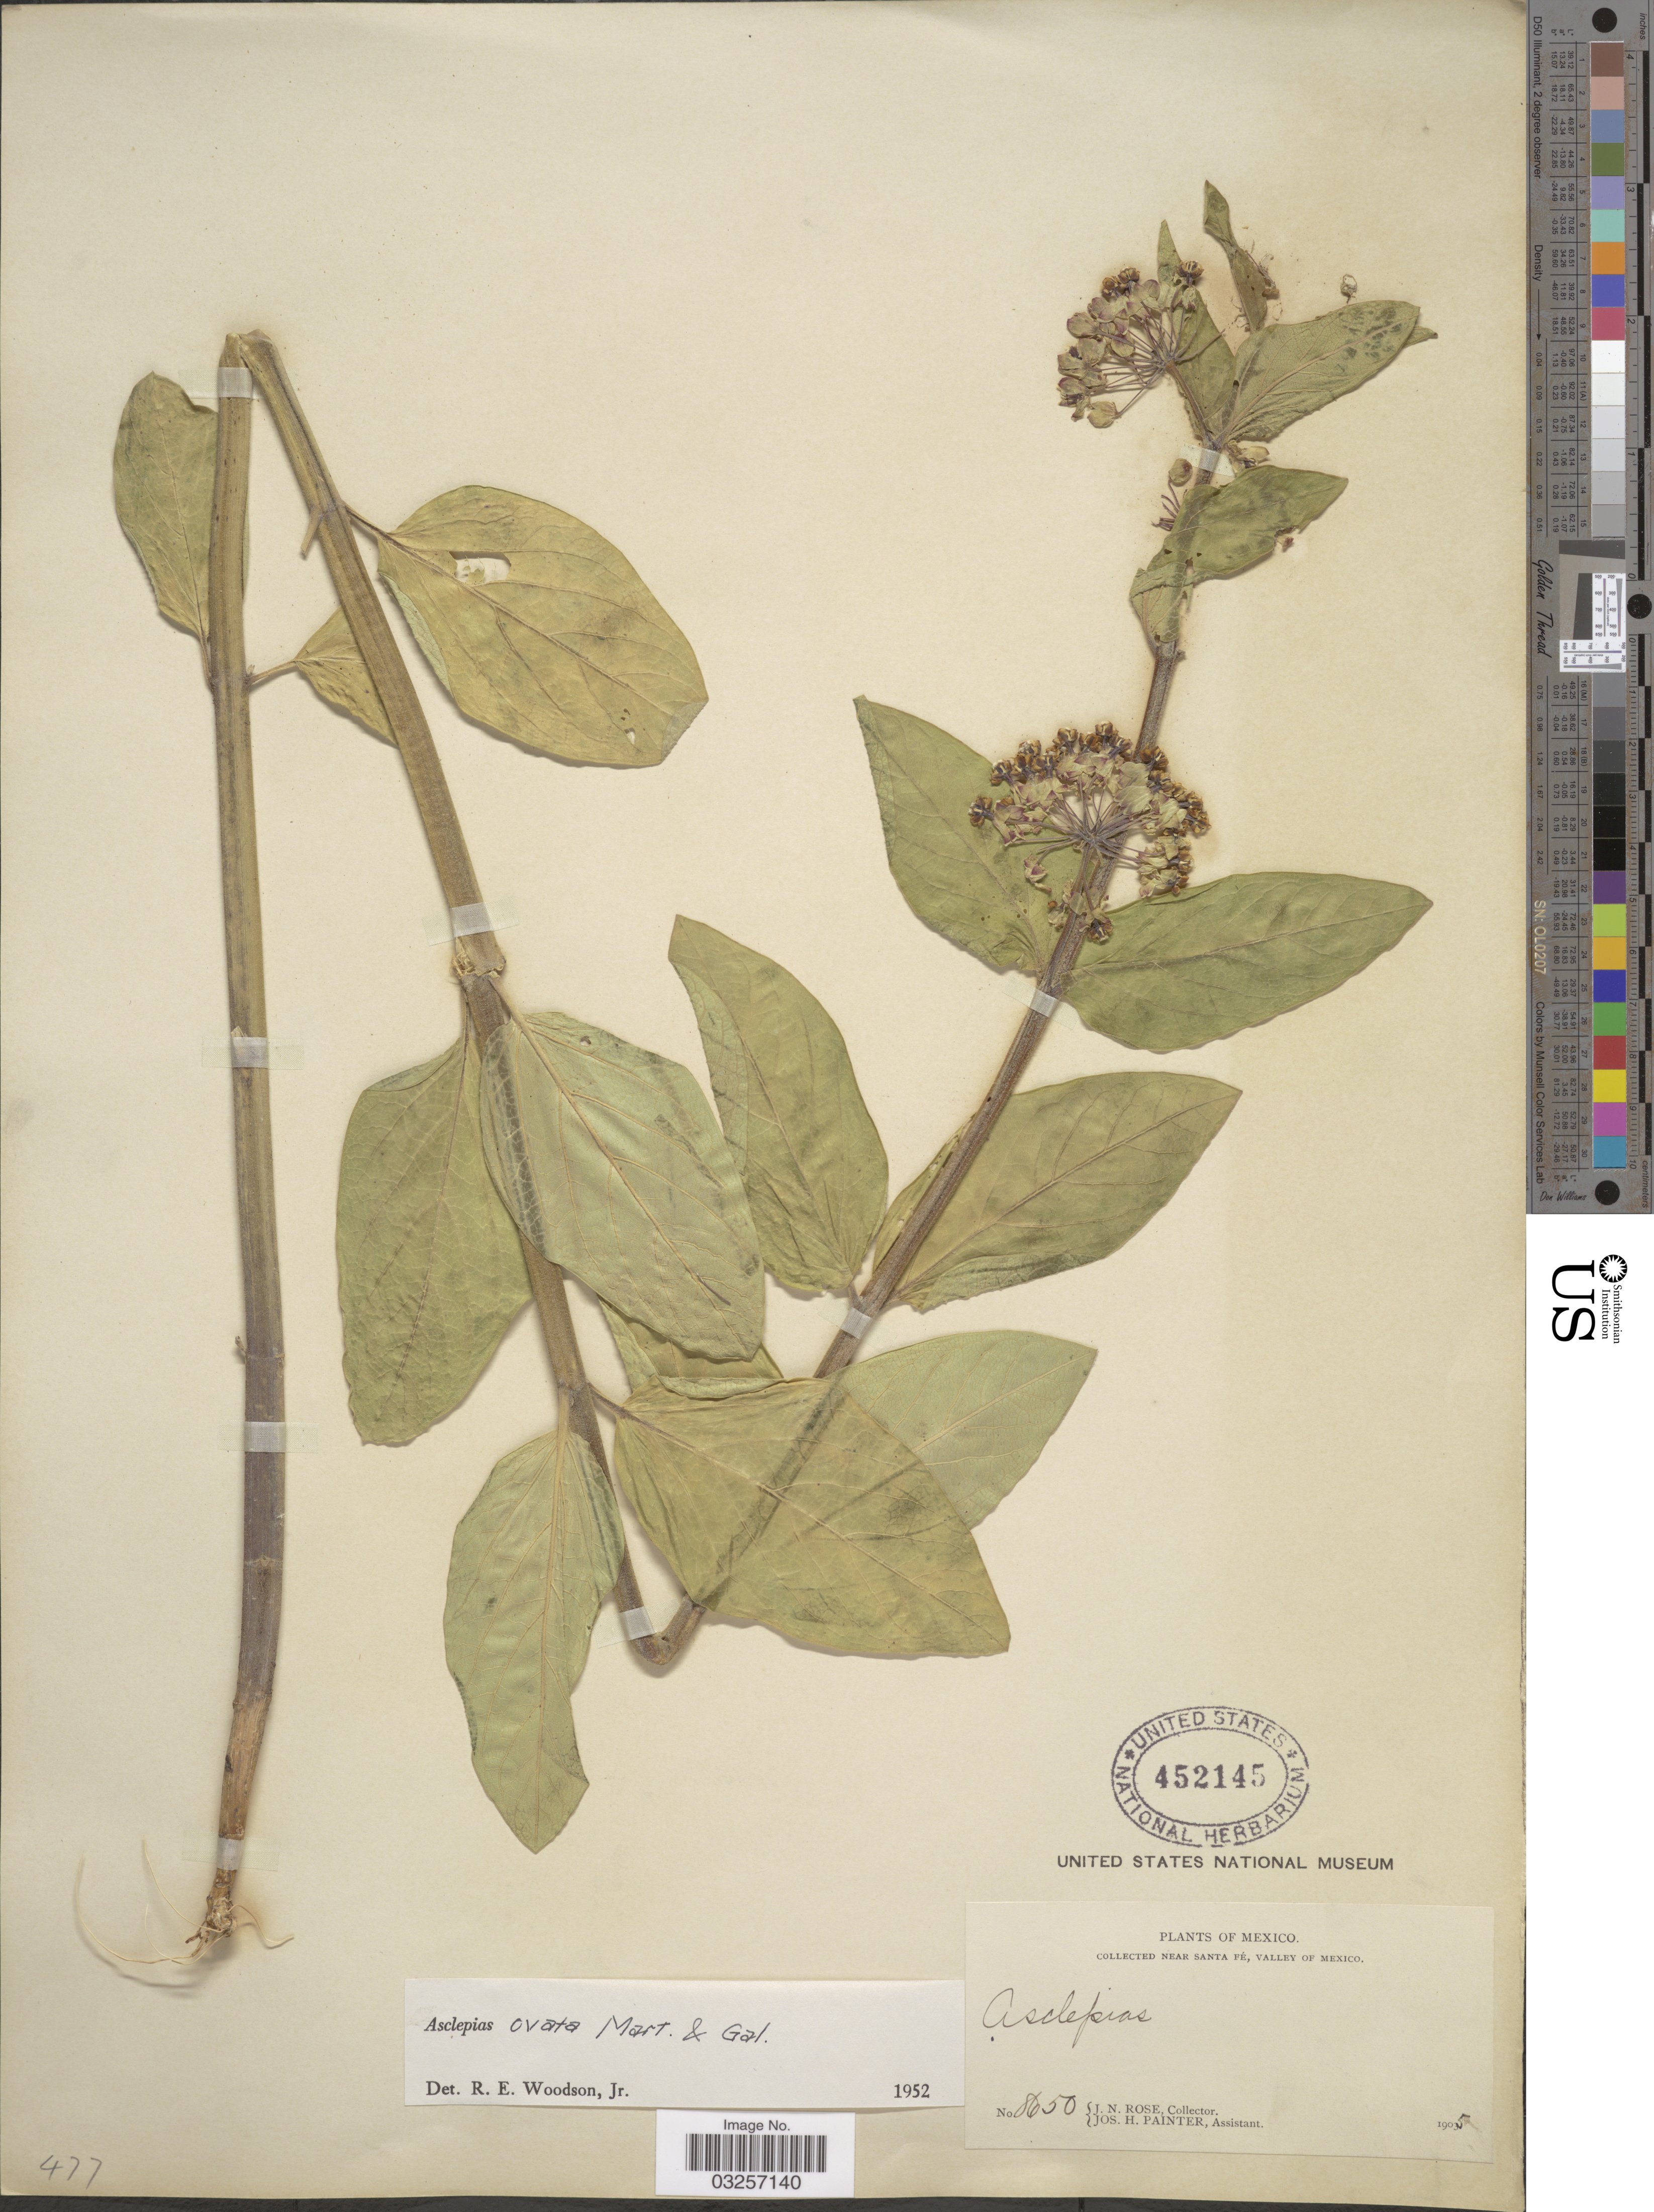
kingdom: Plantae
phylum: Tracheophyta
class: Magnoliopsida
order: Gentianales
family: Apocynaceae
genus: Asclepias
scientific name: Asclepias ovata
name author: M. Martens & Galeotti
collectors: J. N. Rose & J. H. Painter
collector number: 8650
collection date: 1905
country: Mexico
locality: Collected near Santa Fé, Valley of Mexico.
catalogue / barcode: US 452145